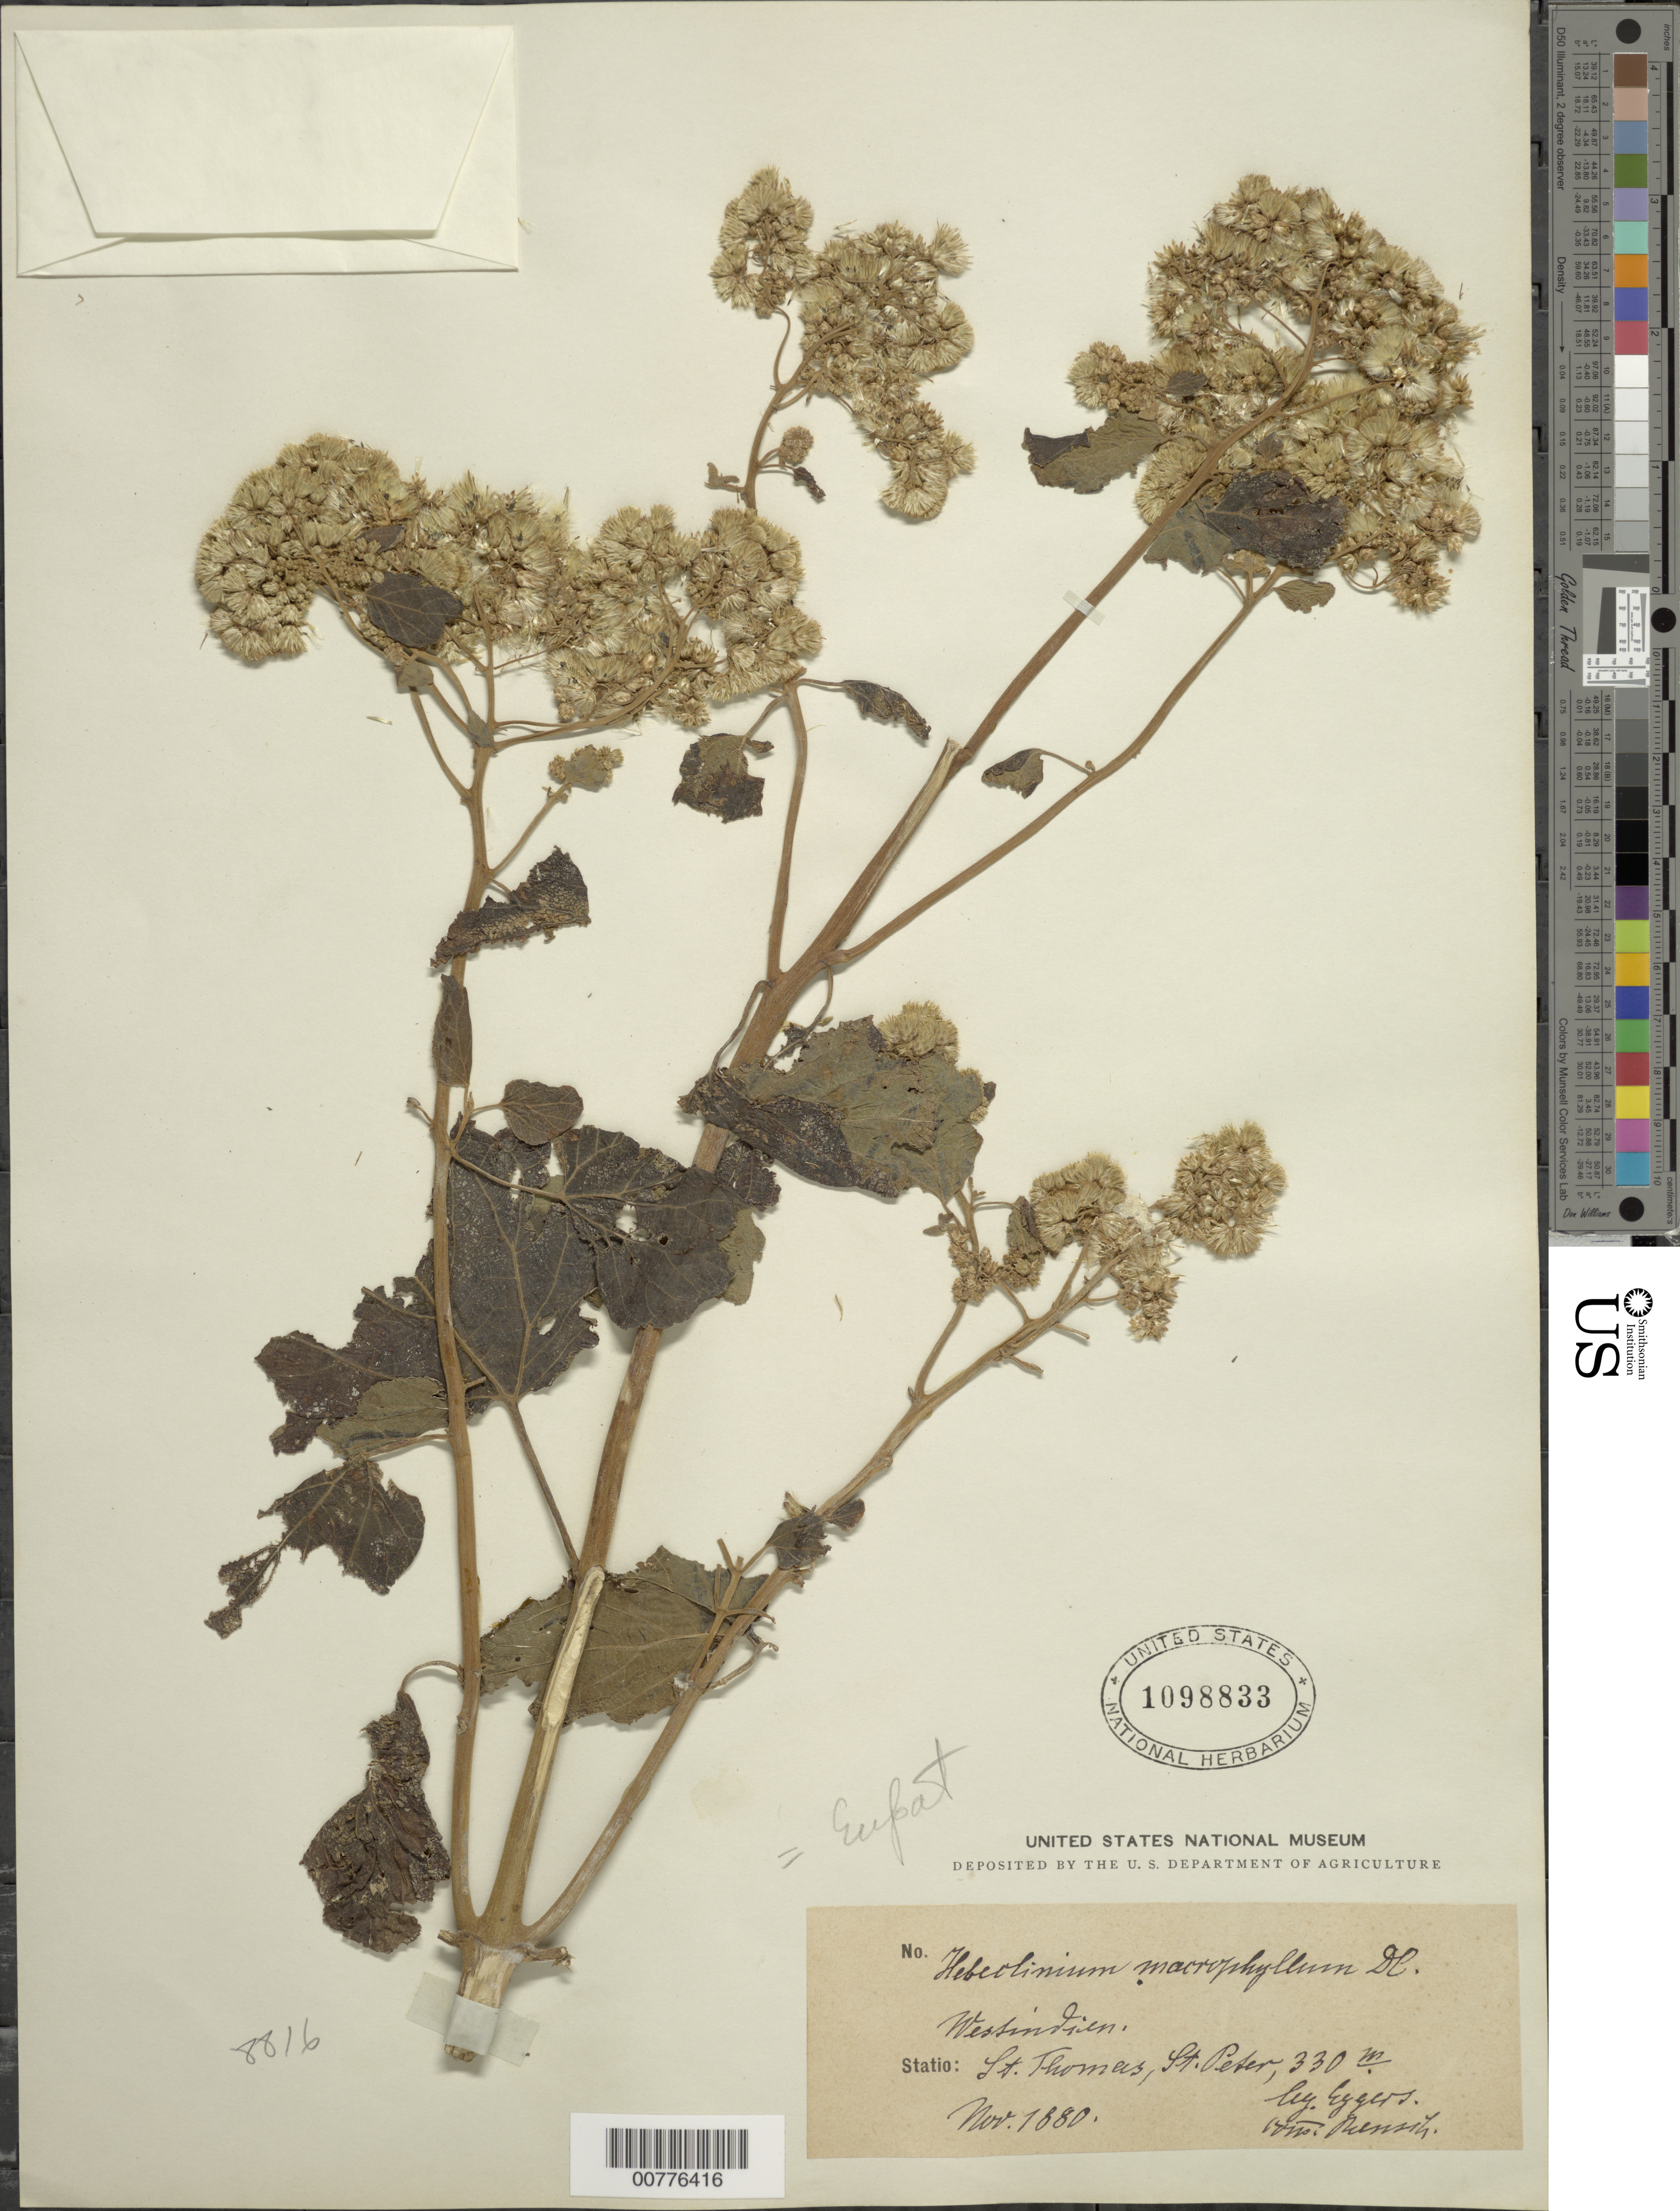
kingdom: Plantae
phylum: Tracheophyta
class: Magnoliopsida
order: Asterales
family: Asteraceae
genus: Hebeclinium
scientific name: Hebeclinium macrophyllum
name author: (L.) DC.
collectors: H. F. A. von Eggers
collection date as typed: Nov 1880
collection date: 1880-11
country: U.S. Virgin Islands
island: St. Thomas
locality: St. Peter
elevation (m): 330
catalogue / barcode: US 1098833